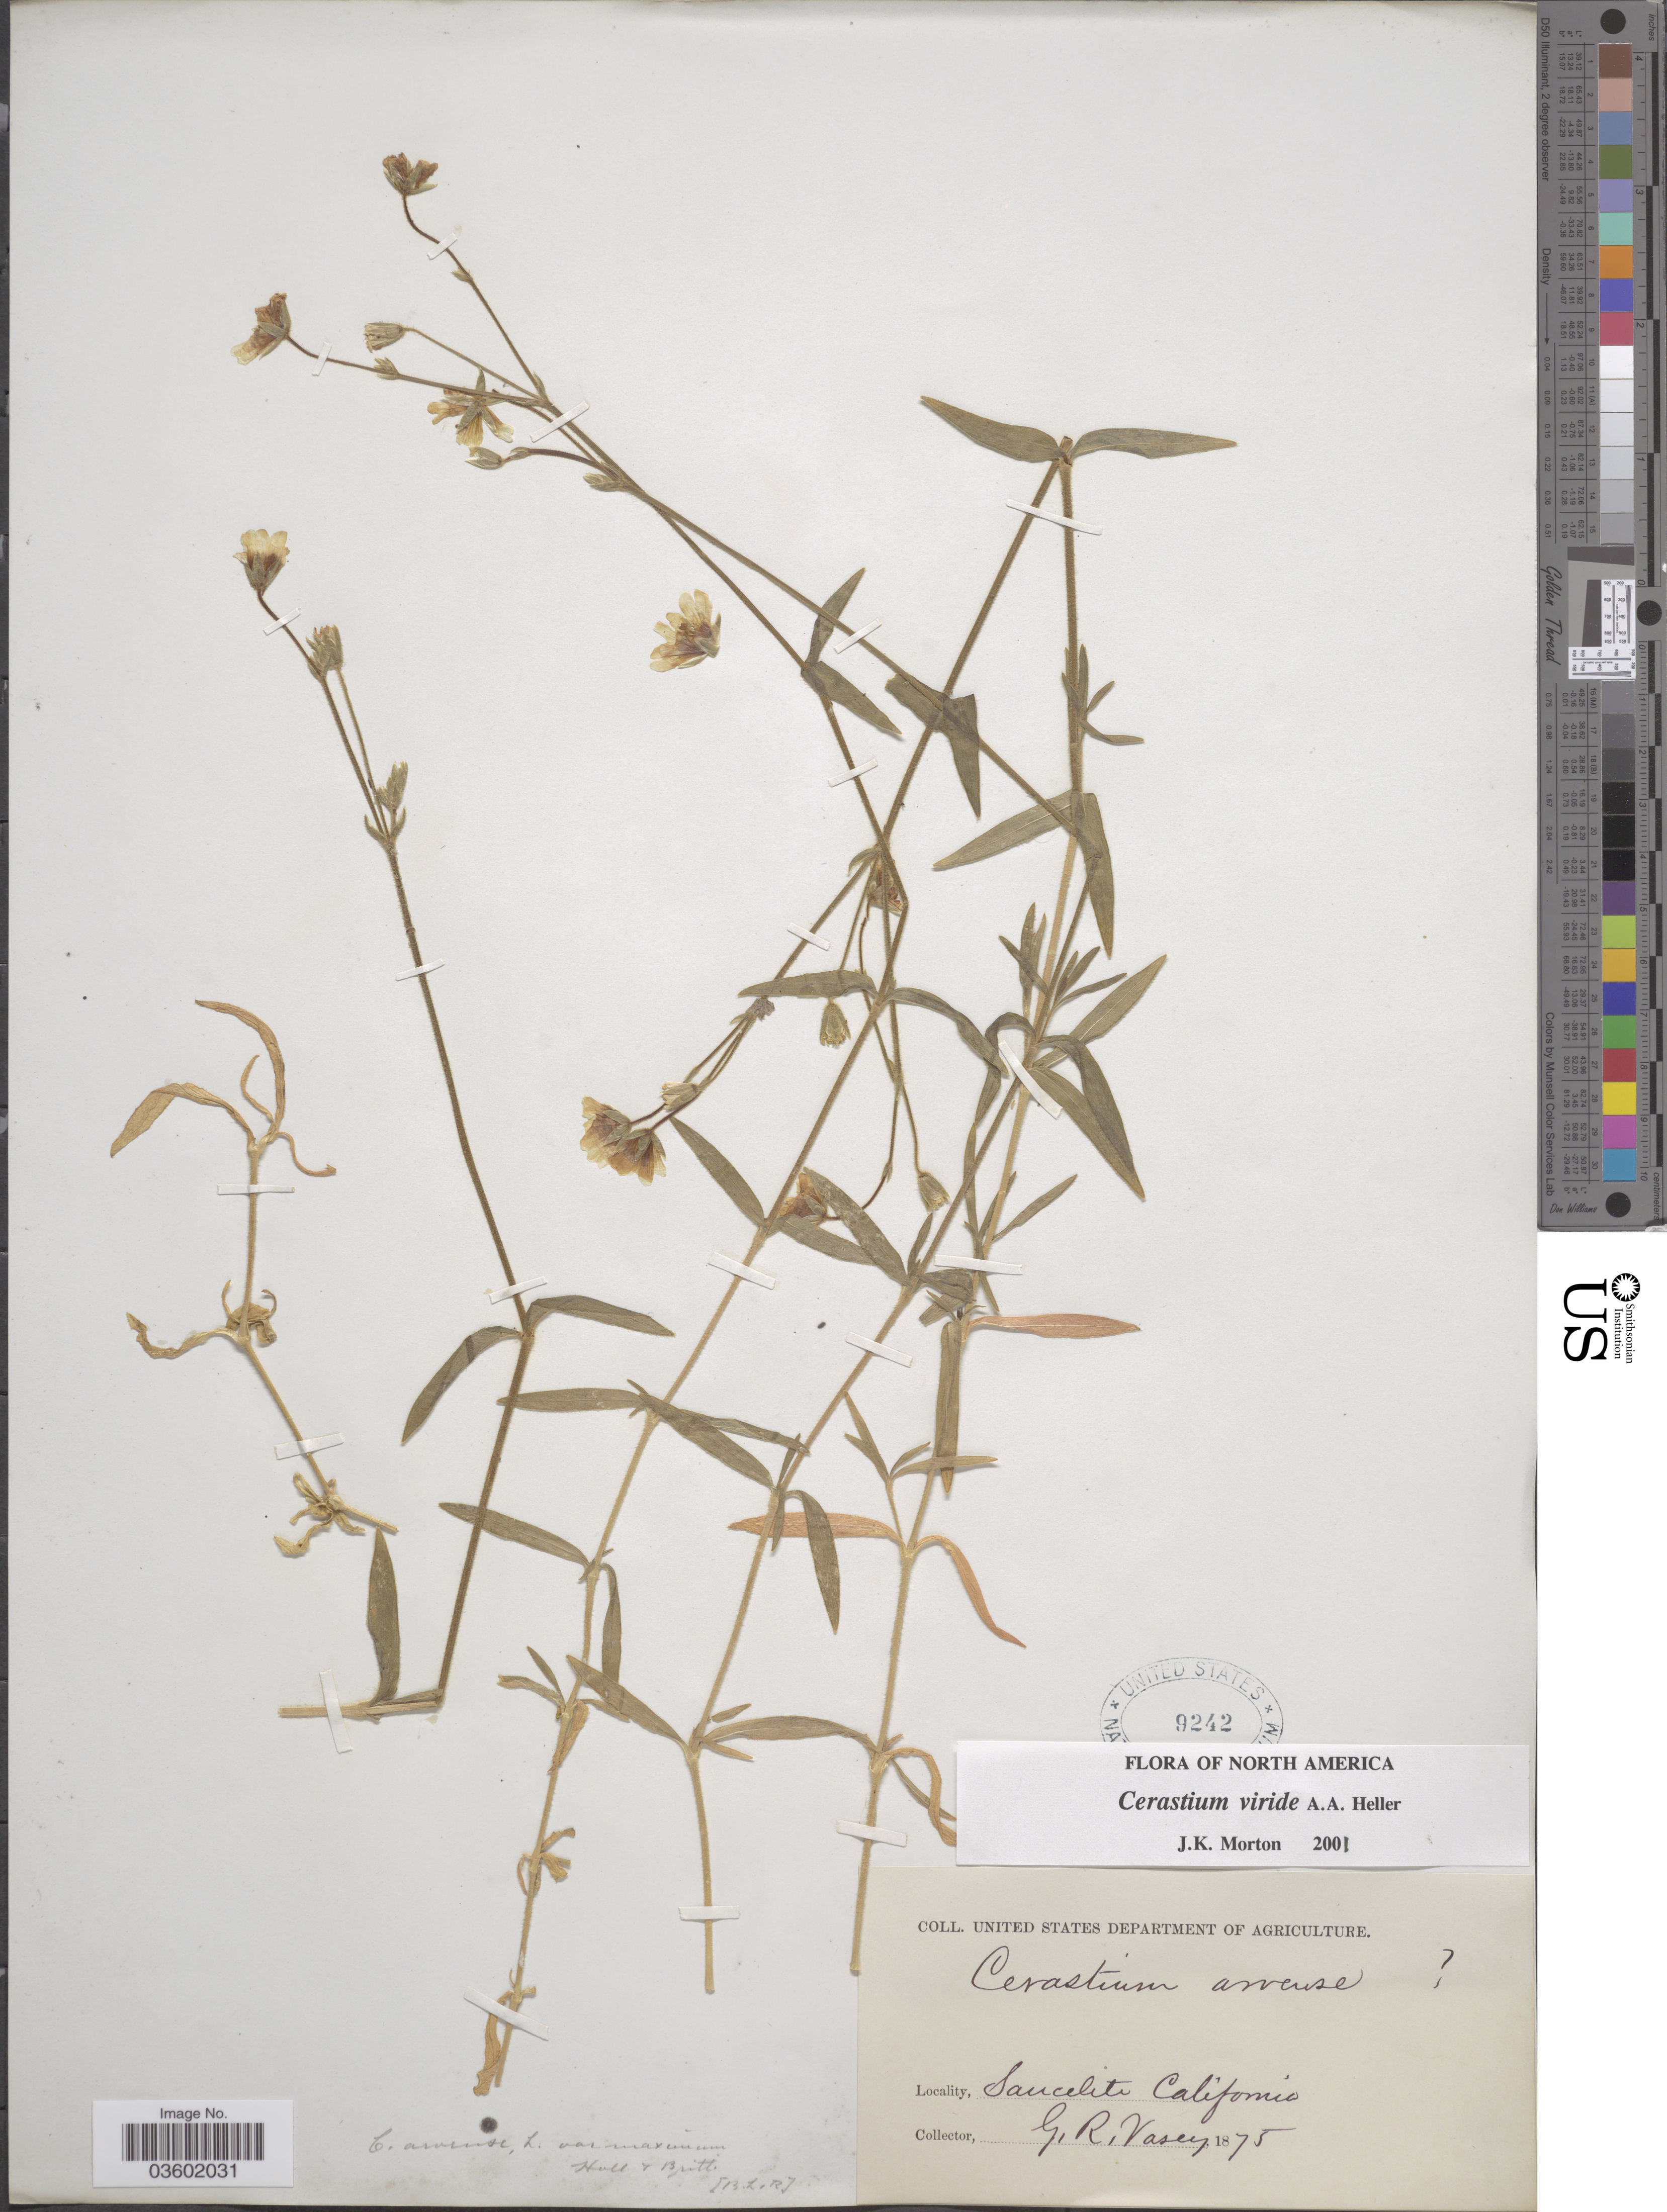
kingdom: Plantae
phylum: Tracheophyta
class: Magnoliopsida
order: Caryophyllales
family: Caryophyllaceae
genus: Cerastium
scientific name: Cerastium viride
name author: A. Heller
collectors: G. R. Vasey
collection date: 1875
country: United States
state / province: California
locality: Saucelito.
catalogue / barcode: US 9242